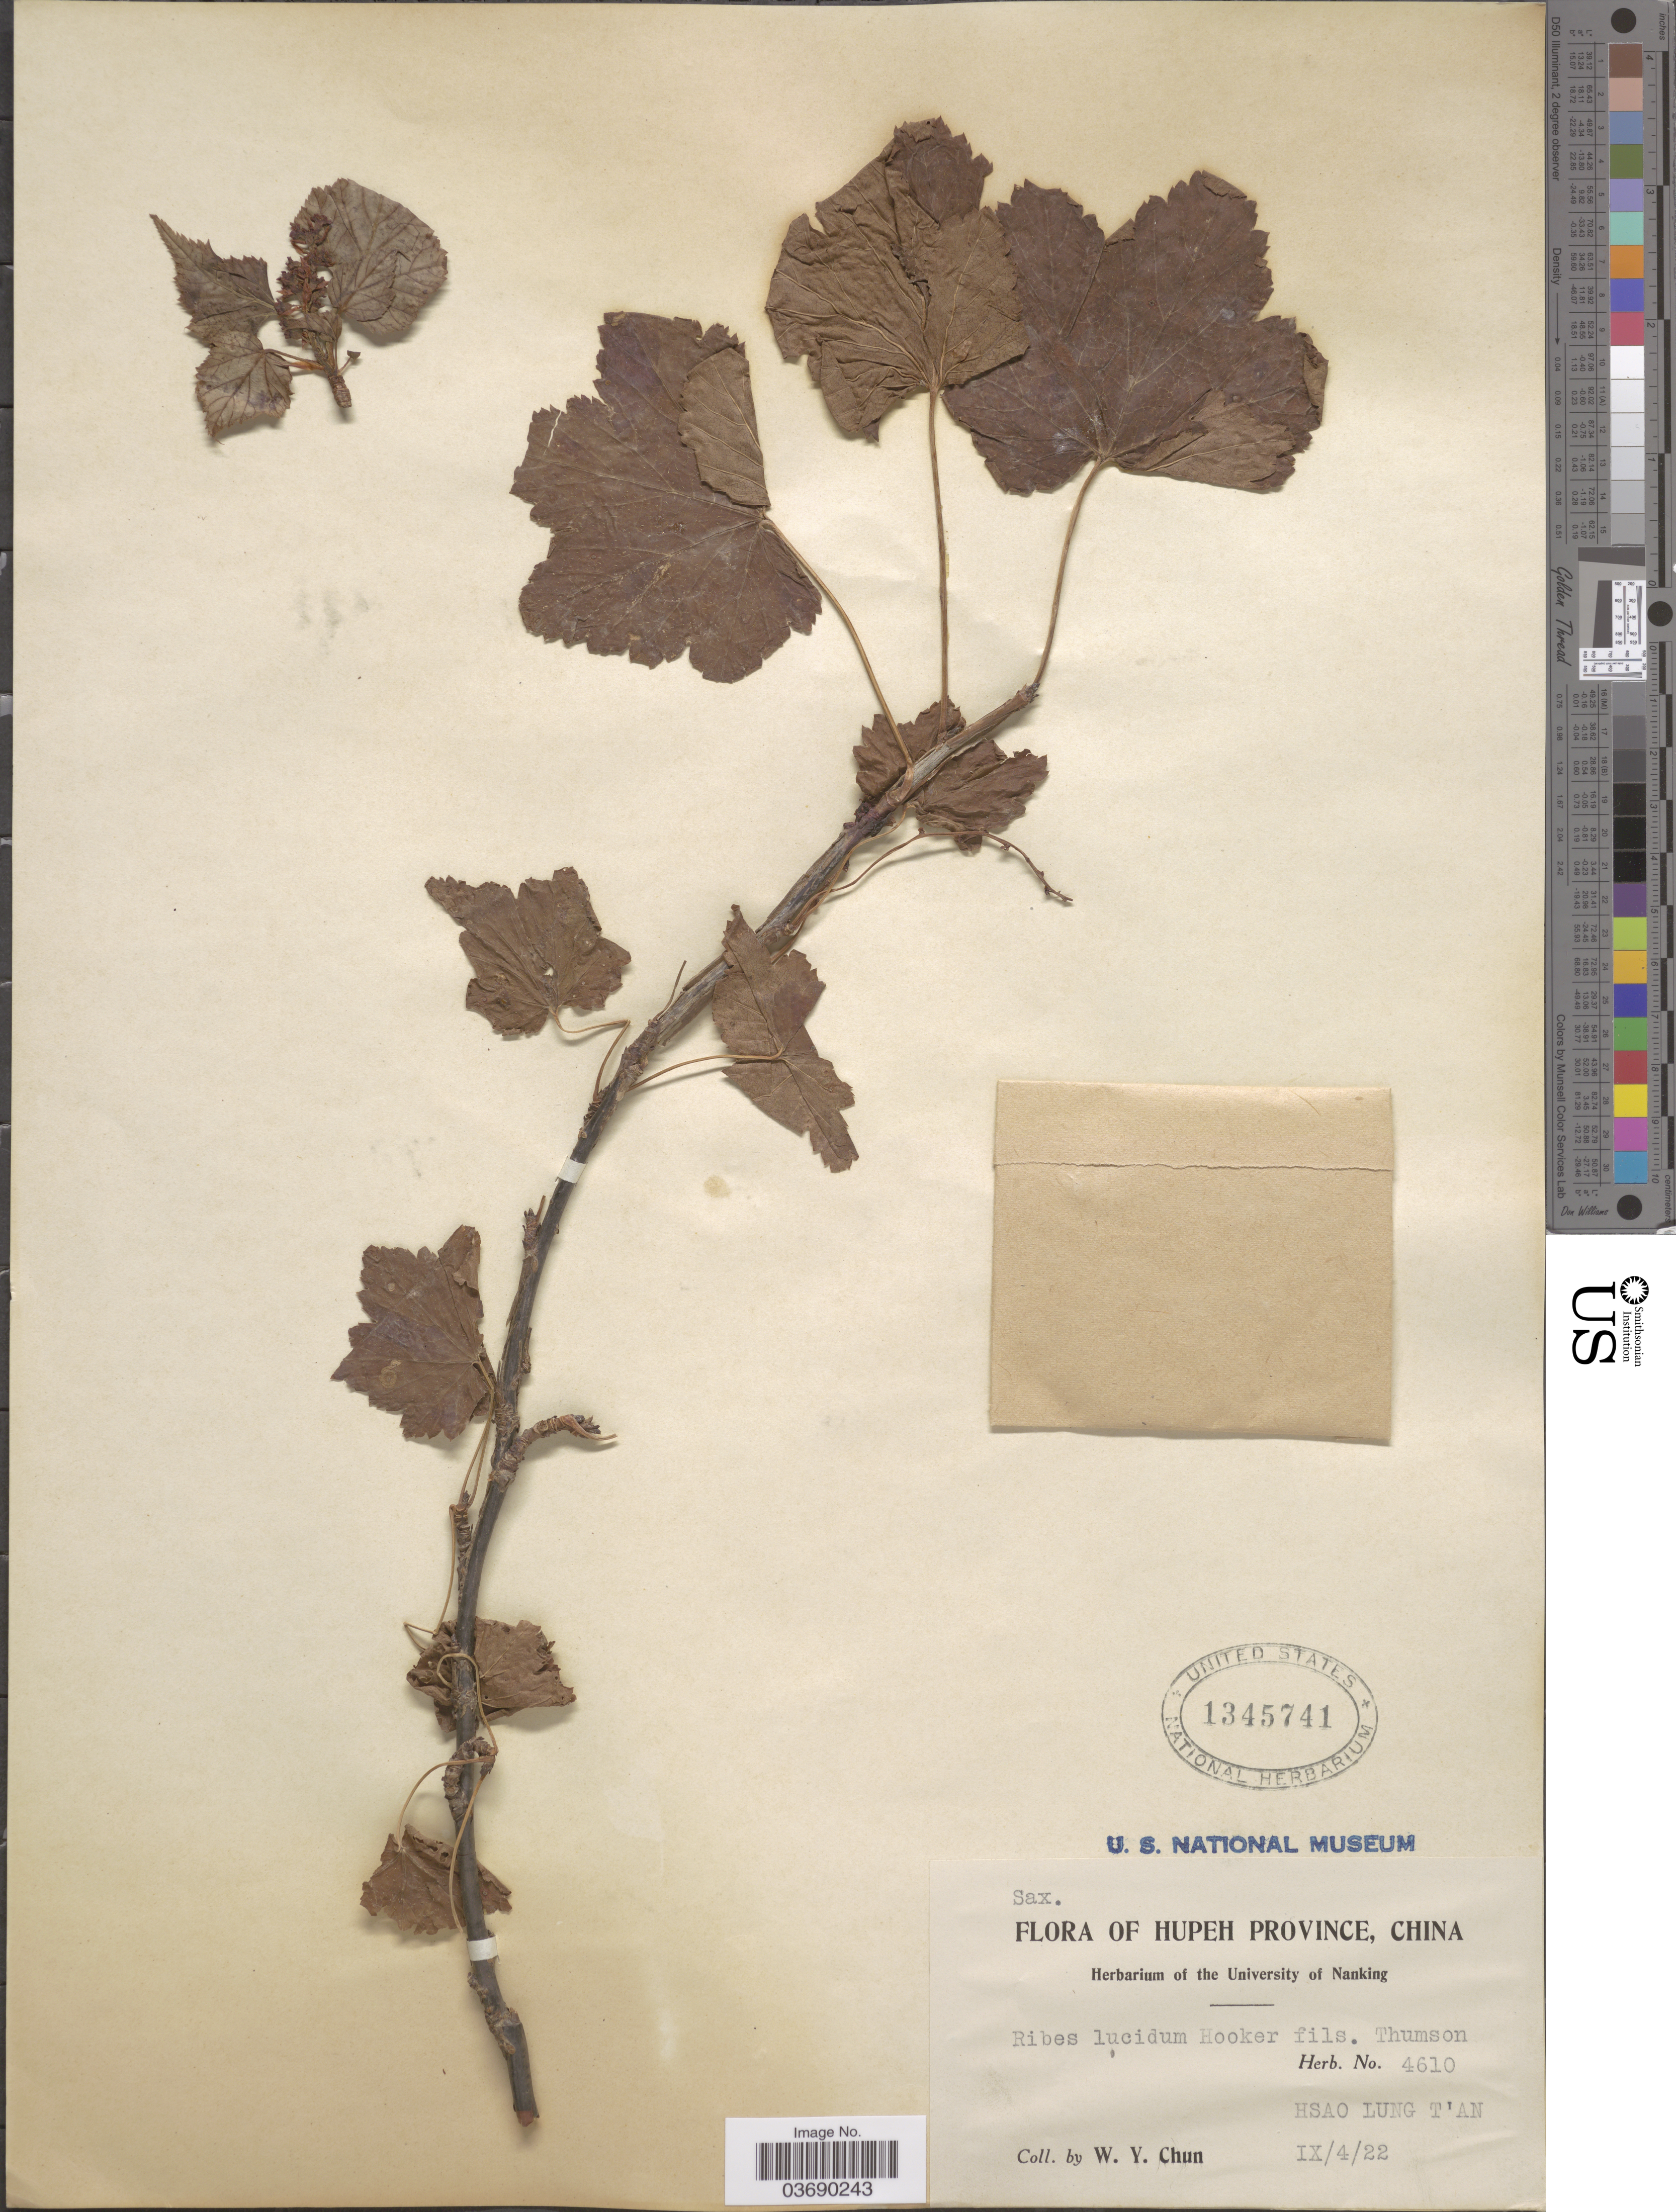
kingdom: Plantae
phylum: Tracheophyta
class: Magnoliopsida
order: Saxifragales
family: Grossulariaceae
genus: Ribes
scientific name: Ribes luridum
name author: Hook. f. & Thomson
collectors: W. Y. Chun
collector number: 4610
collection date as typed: Transcribed d/m/y: 4/9/22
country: China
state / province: Hubei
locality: Hupeh Province. Hsao Lung T'An.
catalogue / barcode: US 1345741